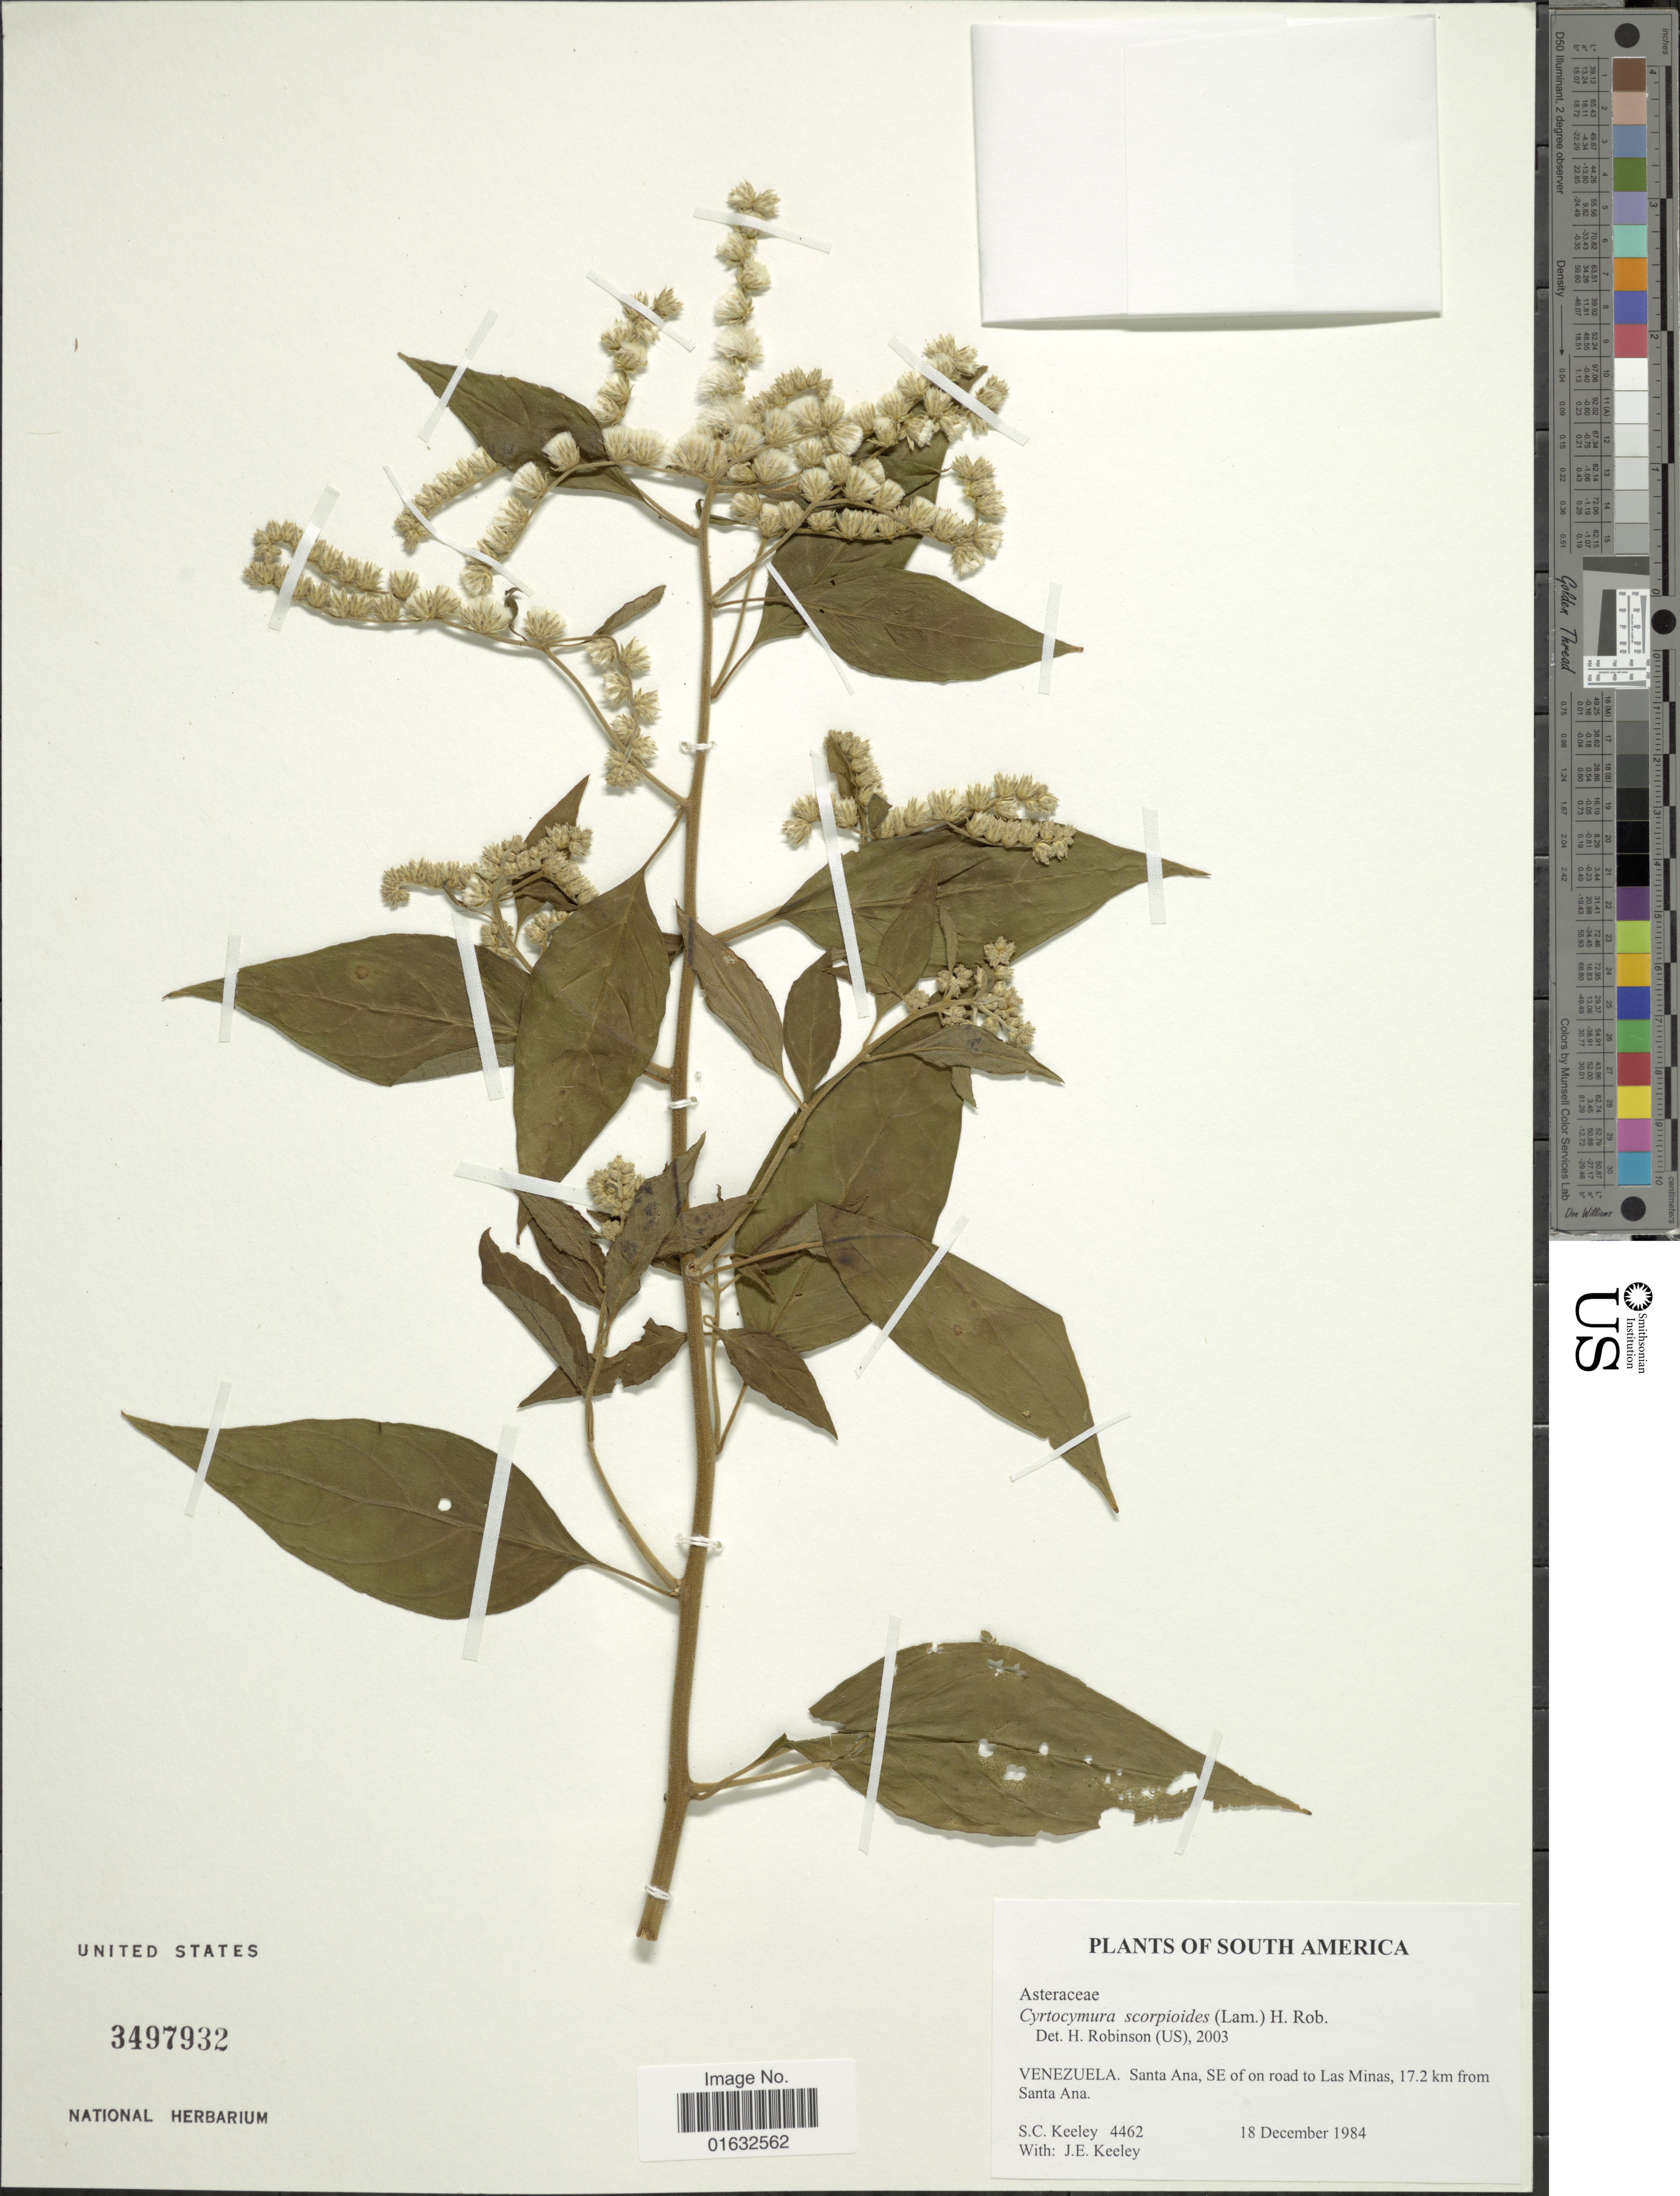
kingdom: Plantae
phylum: Tracheophyta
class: Magnoliopsida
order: Asterales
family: Asteraceae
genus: Cyrtocymura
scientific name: Cyrtocymura scorpioides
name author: (Lam.) H. Rob.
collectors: S. C. Keeley & J. E. Keeley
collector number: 4462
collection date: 1984-12-18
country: Venezuela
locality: Santa Ana, SE of on road to Las Minas, 17.2 km from Santa Ana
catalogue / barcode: US 3497932